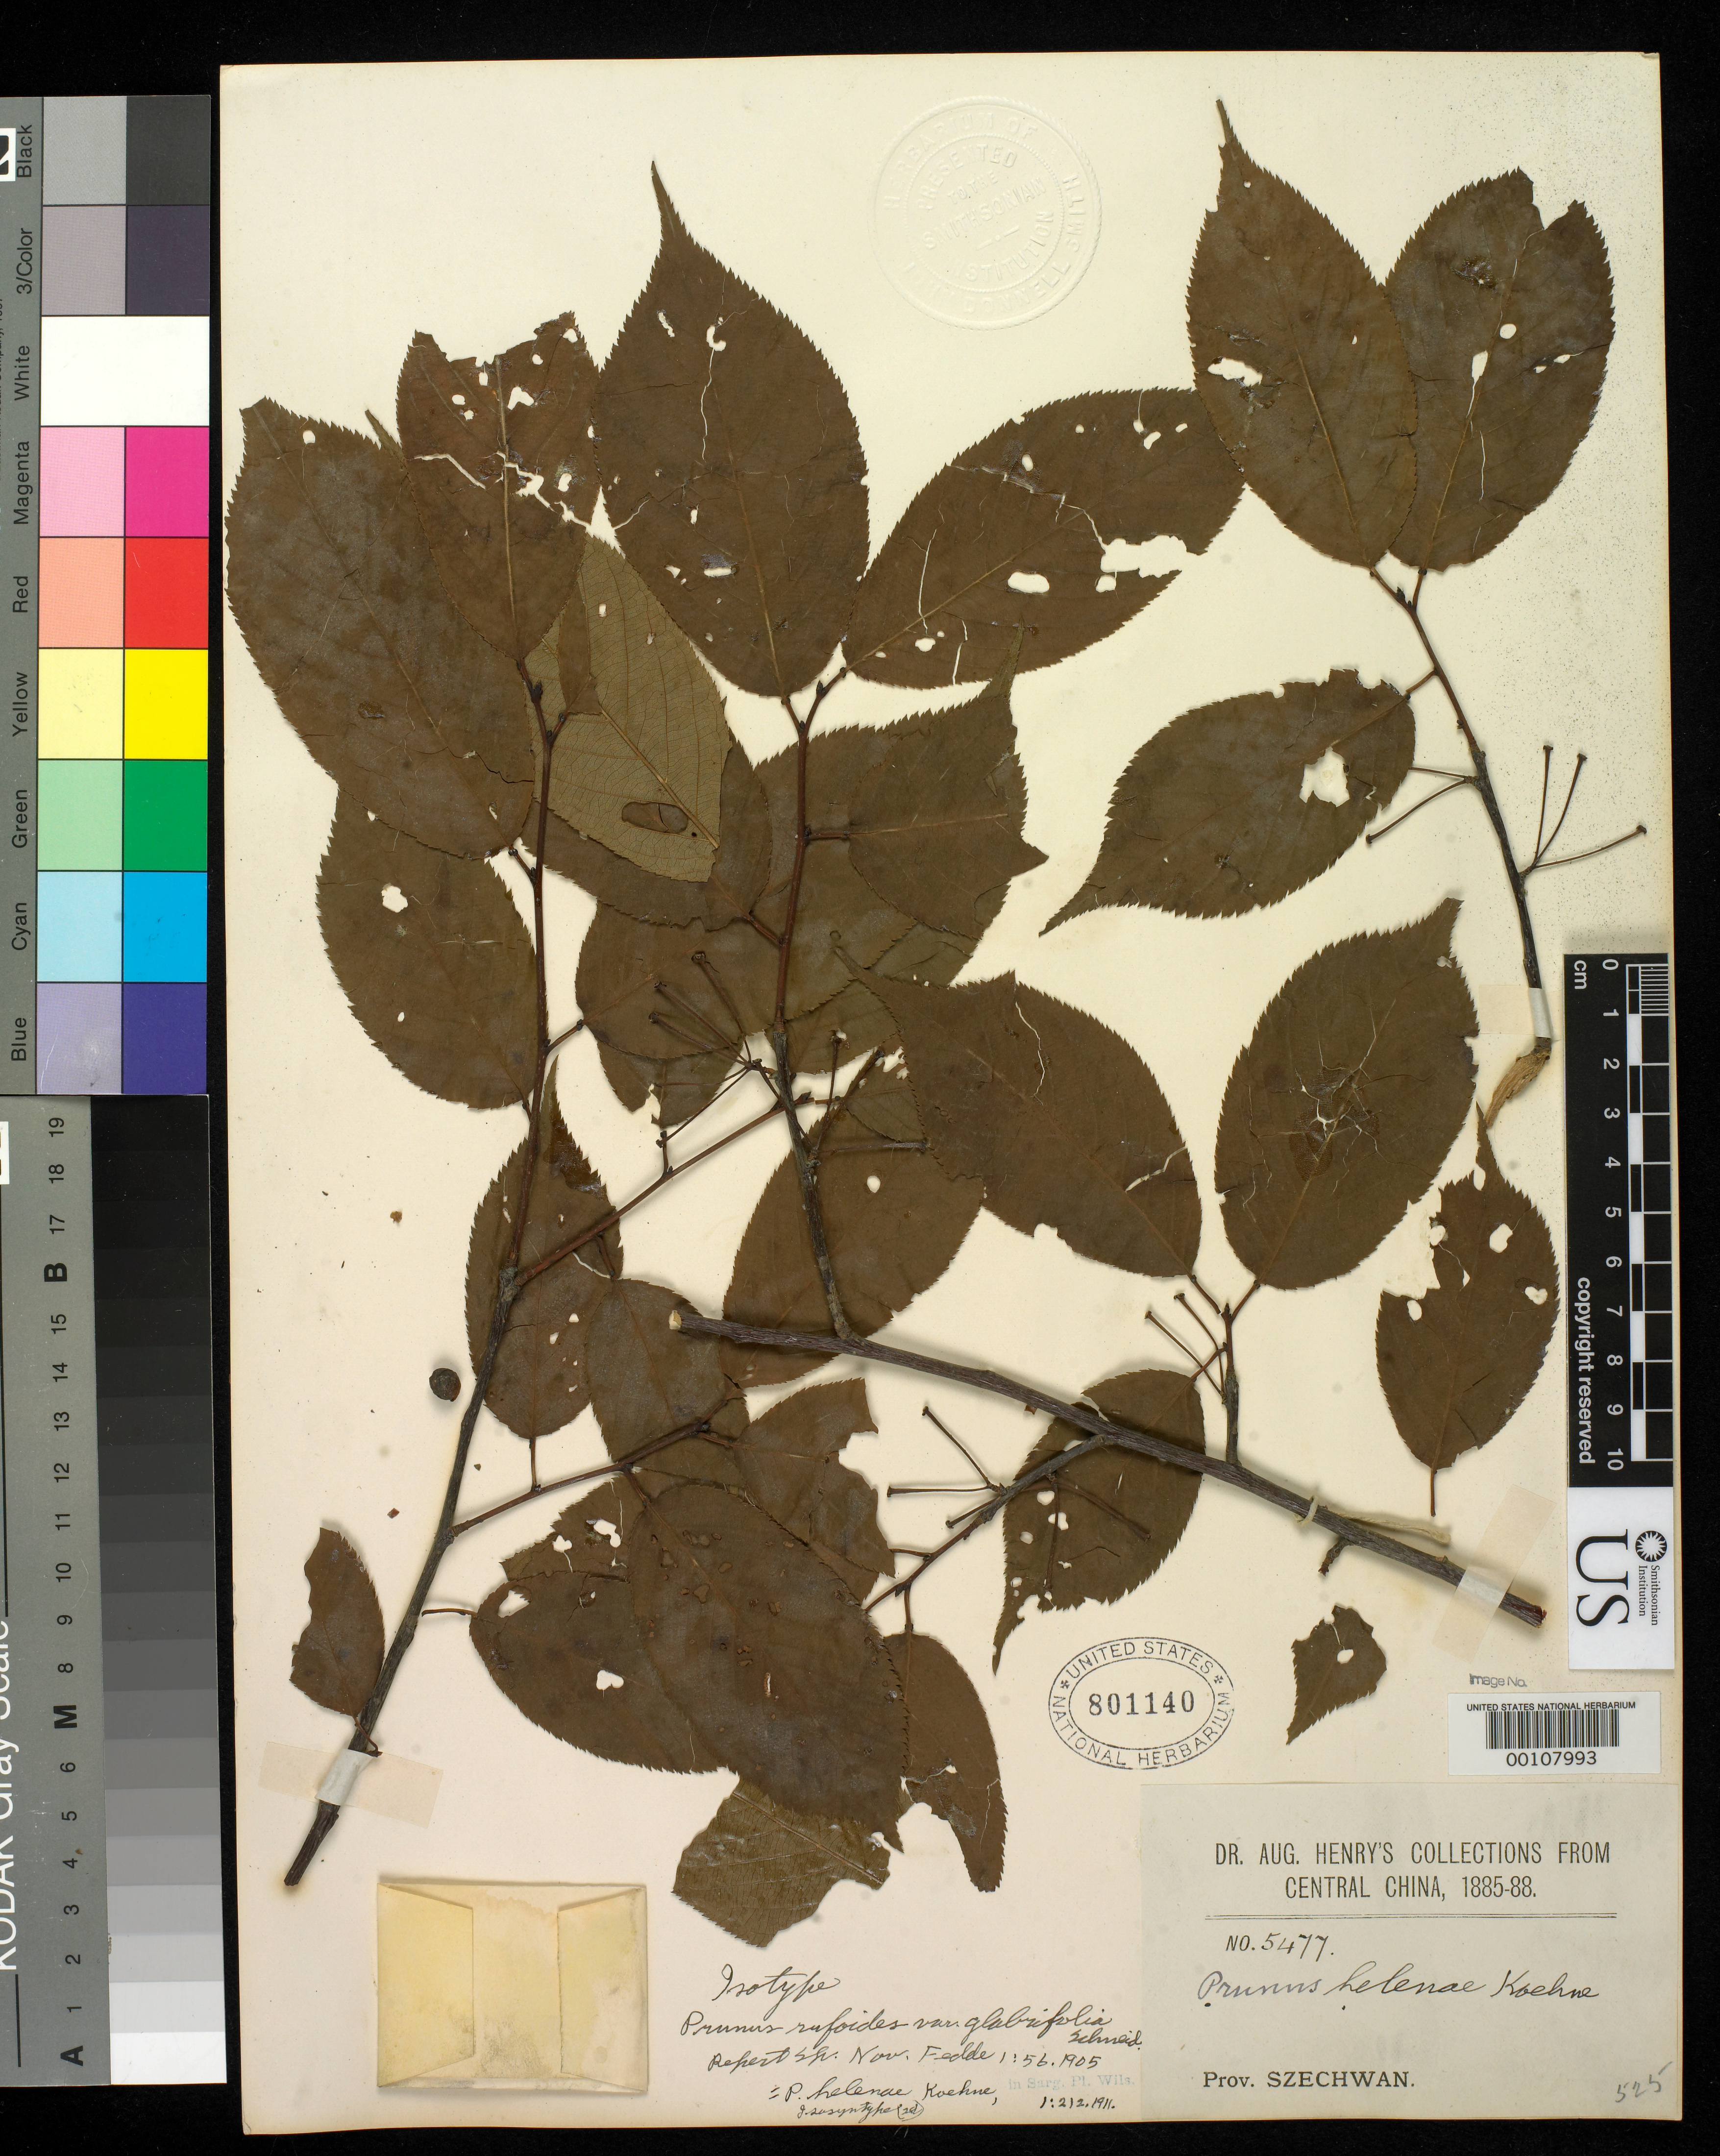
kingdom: Plantae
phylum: Tracheophyta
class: Magnoliopsida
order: Rosales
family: Rosaceae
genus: Prunus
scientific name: Prunus rufoides var. glabrifolia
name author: C.K. Schneid.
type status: Isotype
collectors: A. Henry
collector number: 5477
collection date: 1885/1888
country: China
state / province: Sichuan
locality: Central China. Prov. Szechwan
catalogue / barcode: US 801140